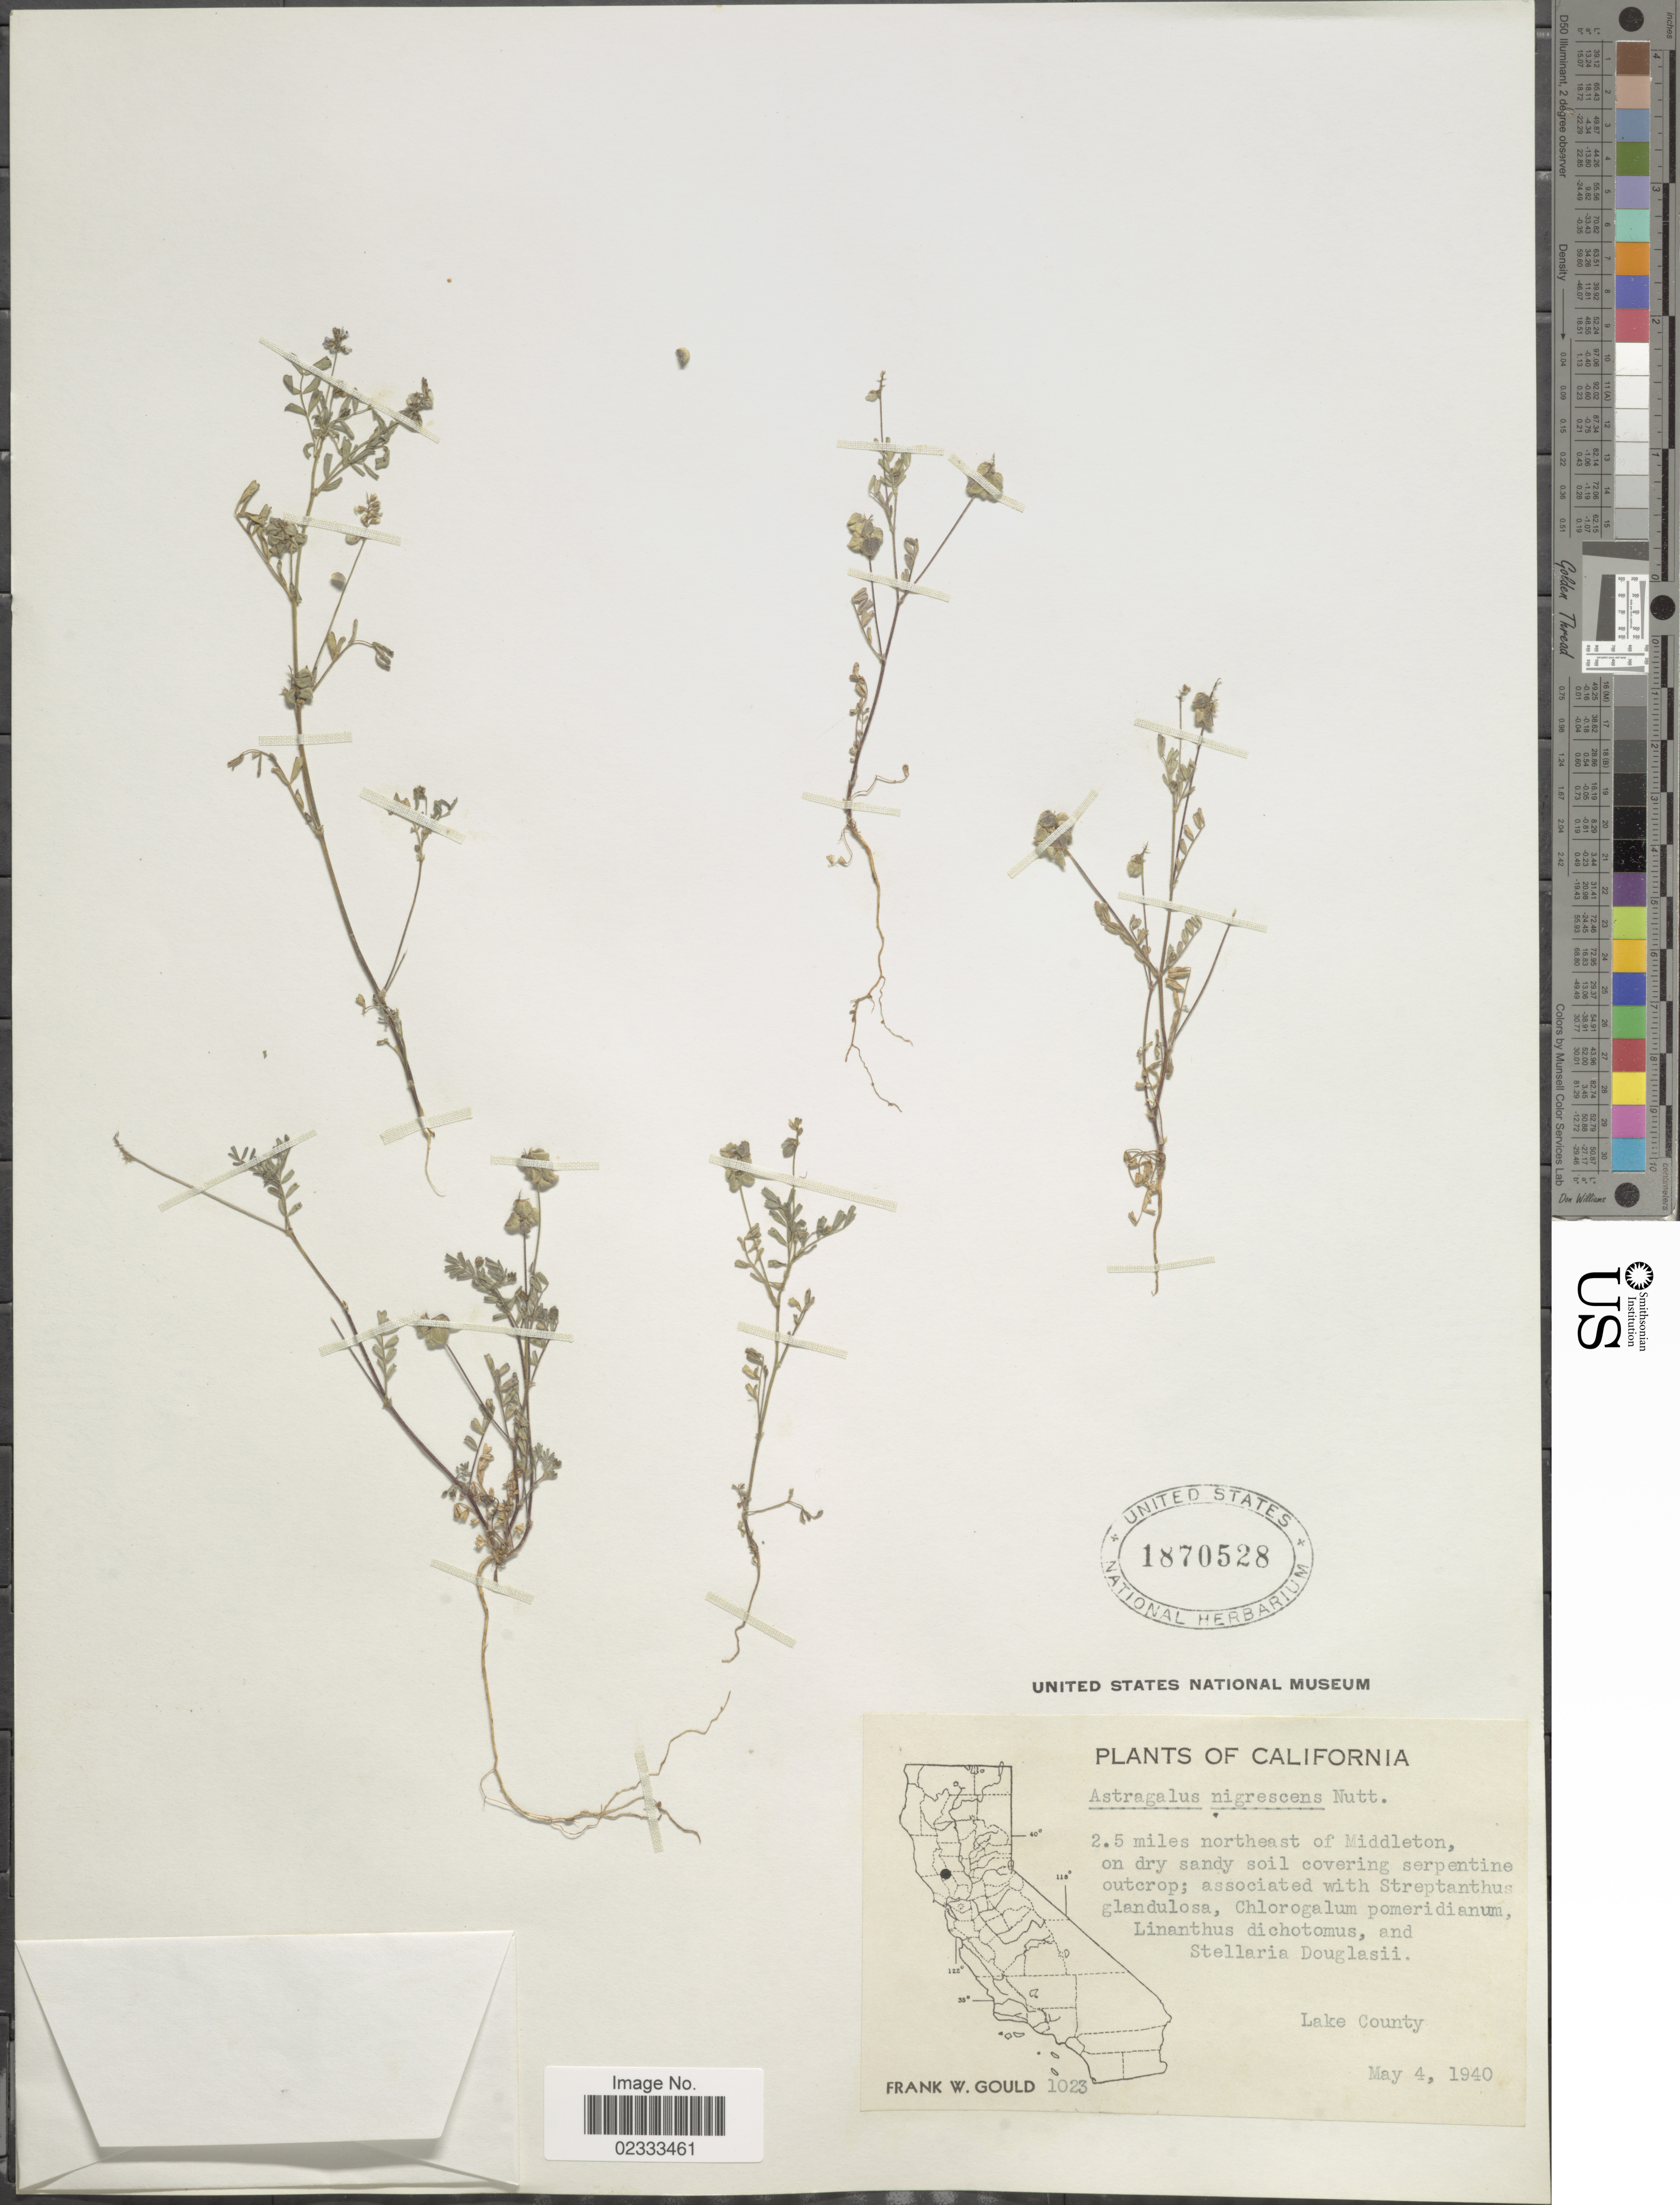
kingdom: Plantae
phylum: Tracheophyta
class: Magnoliopsida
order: Fabales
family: Fabaceae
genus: Astragalus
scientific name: Astragalus nigrescens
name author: Pall.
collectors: F. W. Gould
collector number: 1023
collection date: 1940-05-04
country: United States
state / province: California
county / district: Lake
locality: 2.5 miles northeast of Middleton, on dry sandy soil, Lake County.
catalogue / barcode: US 1870528